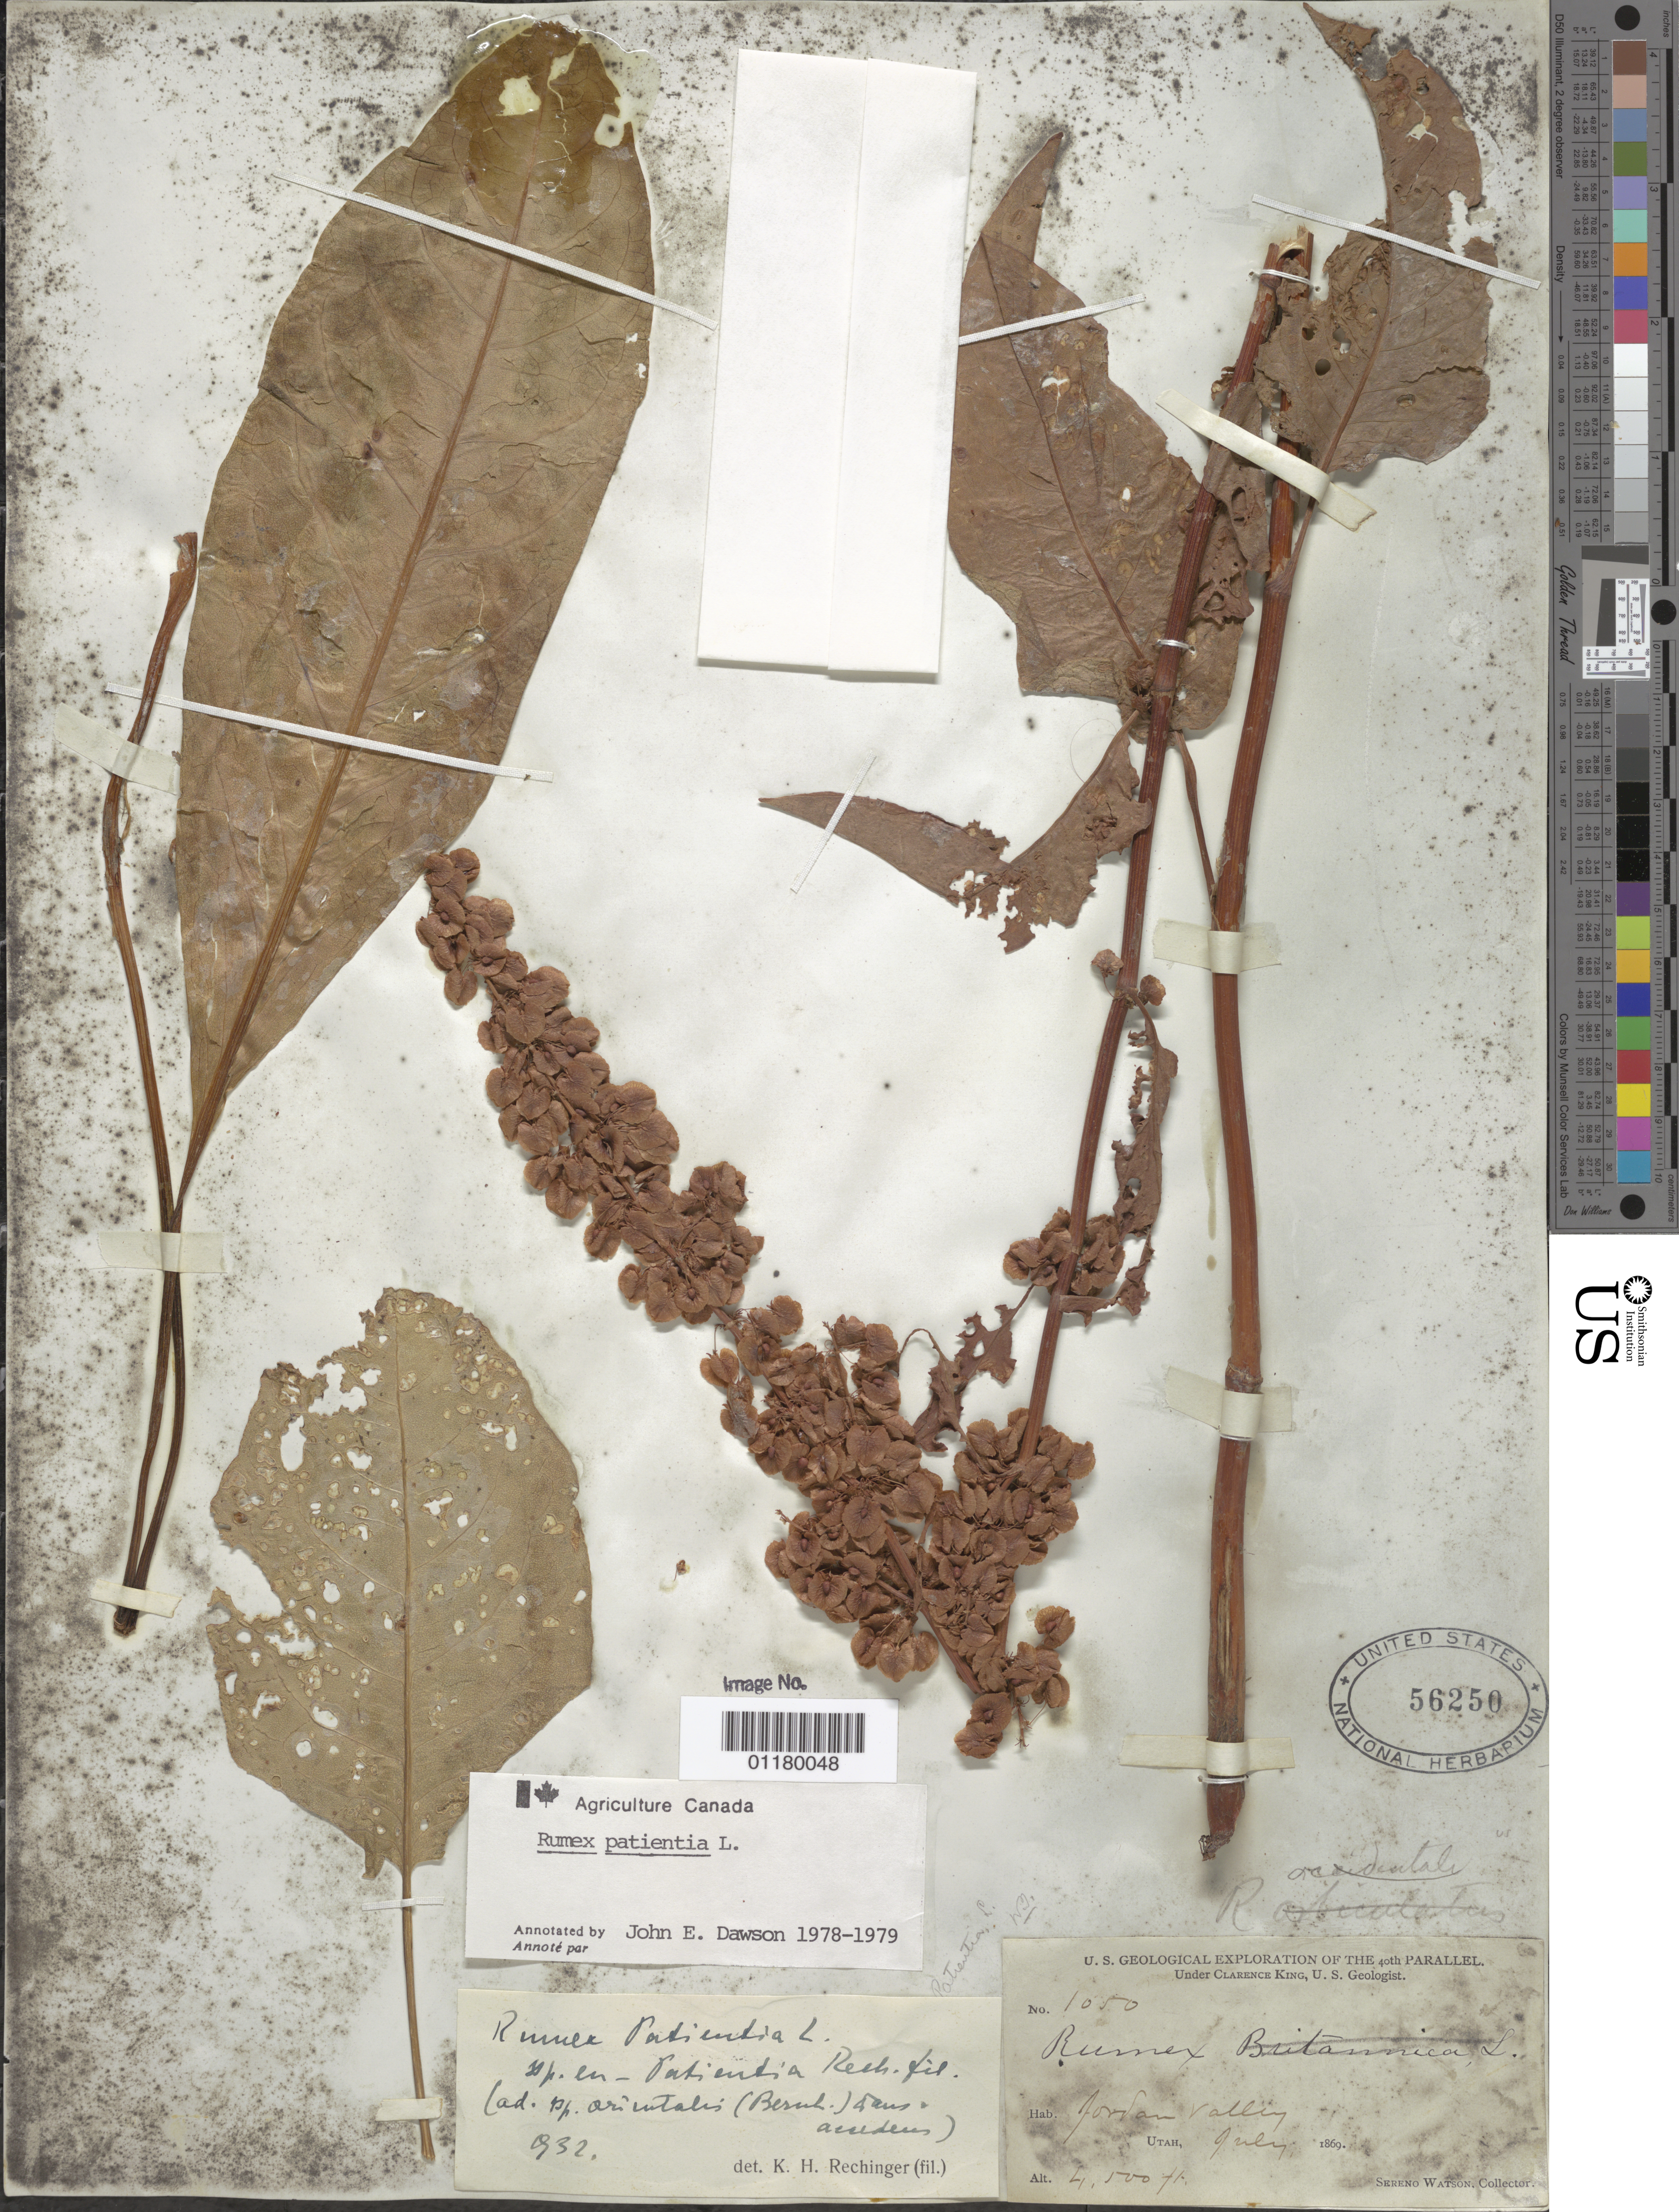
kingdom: Plantae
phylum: Tracheophyta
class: Magnoliopsida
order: Caryophyllales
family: Polygonaceae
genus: Rumex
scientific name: Rumex patientia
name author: L.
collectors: S. Watson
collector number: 1050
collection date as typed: Jul 1869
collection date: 1869-07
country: United States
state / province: Utah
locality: Jordan Valley.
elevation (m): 1372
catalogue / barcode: US 56250